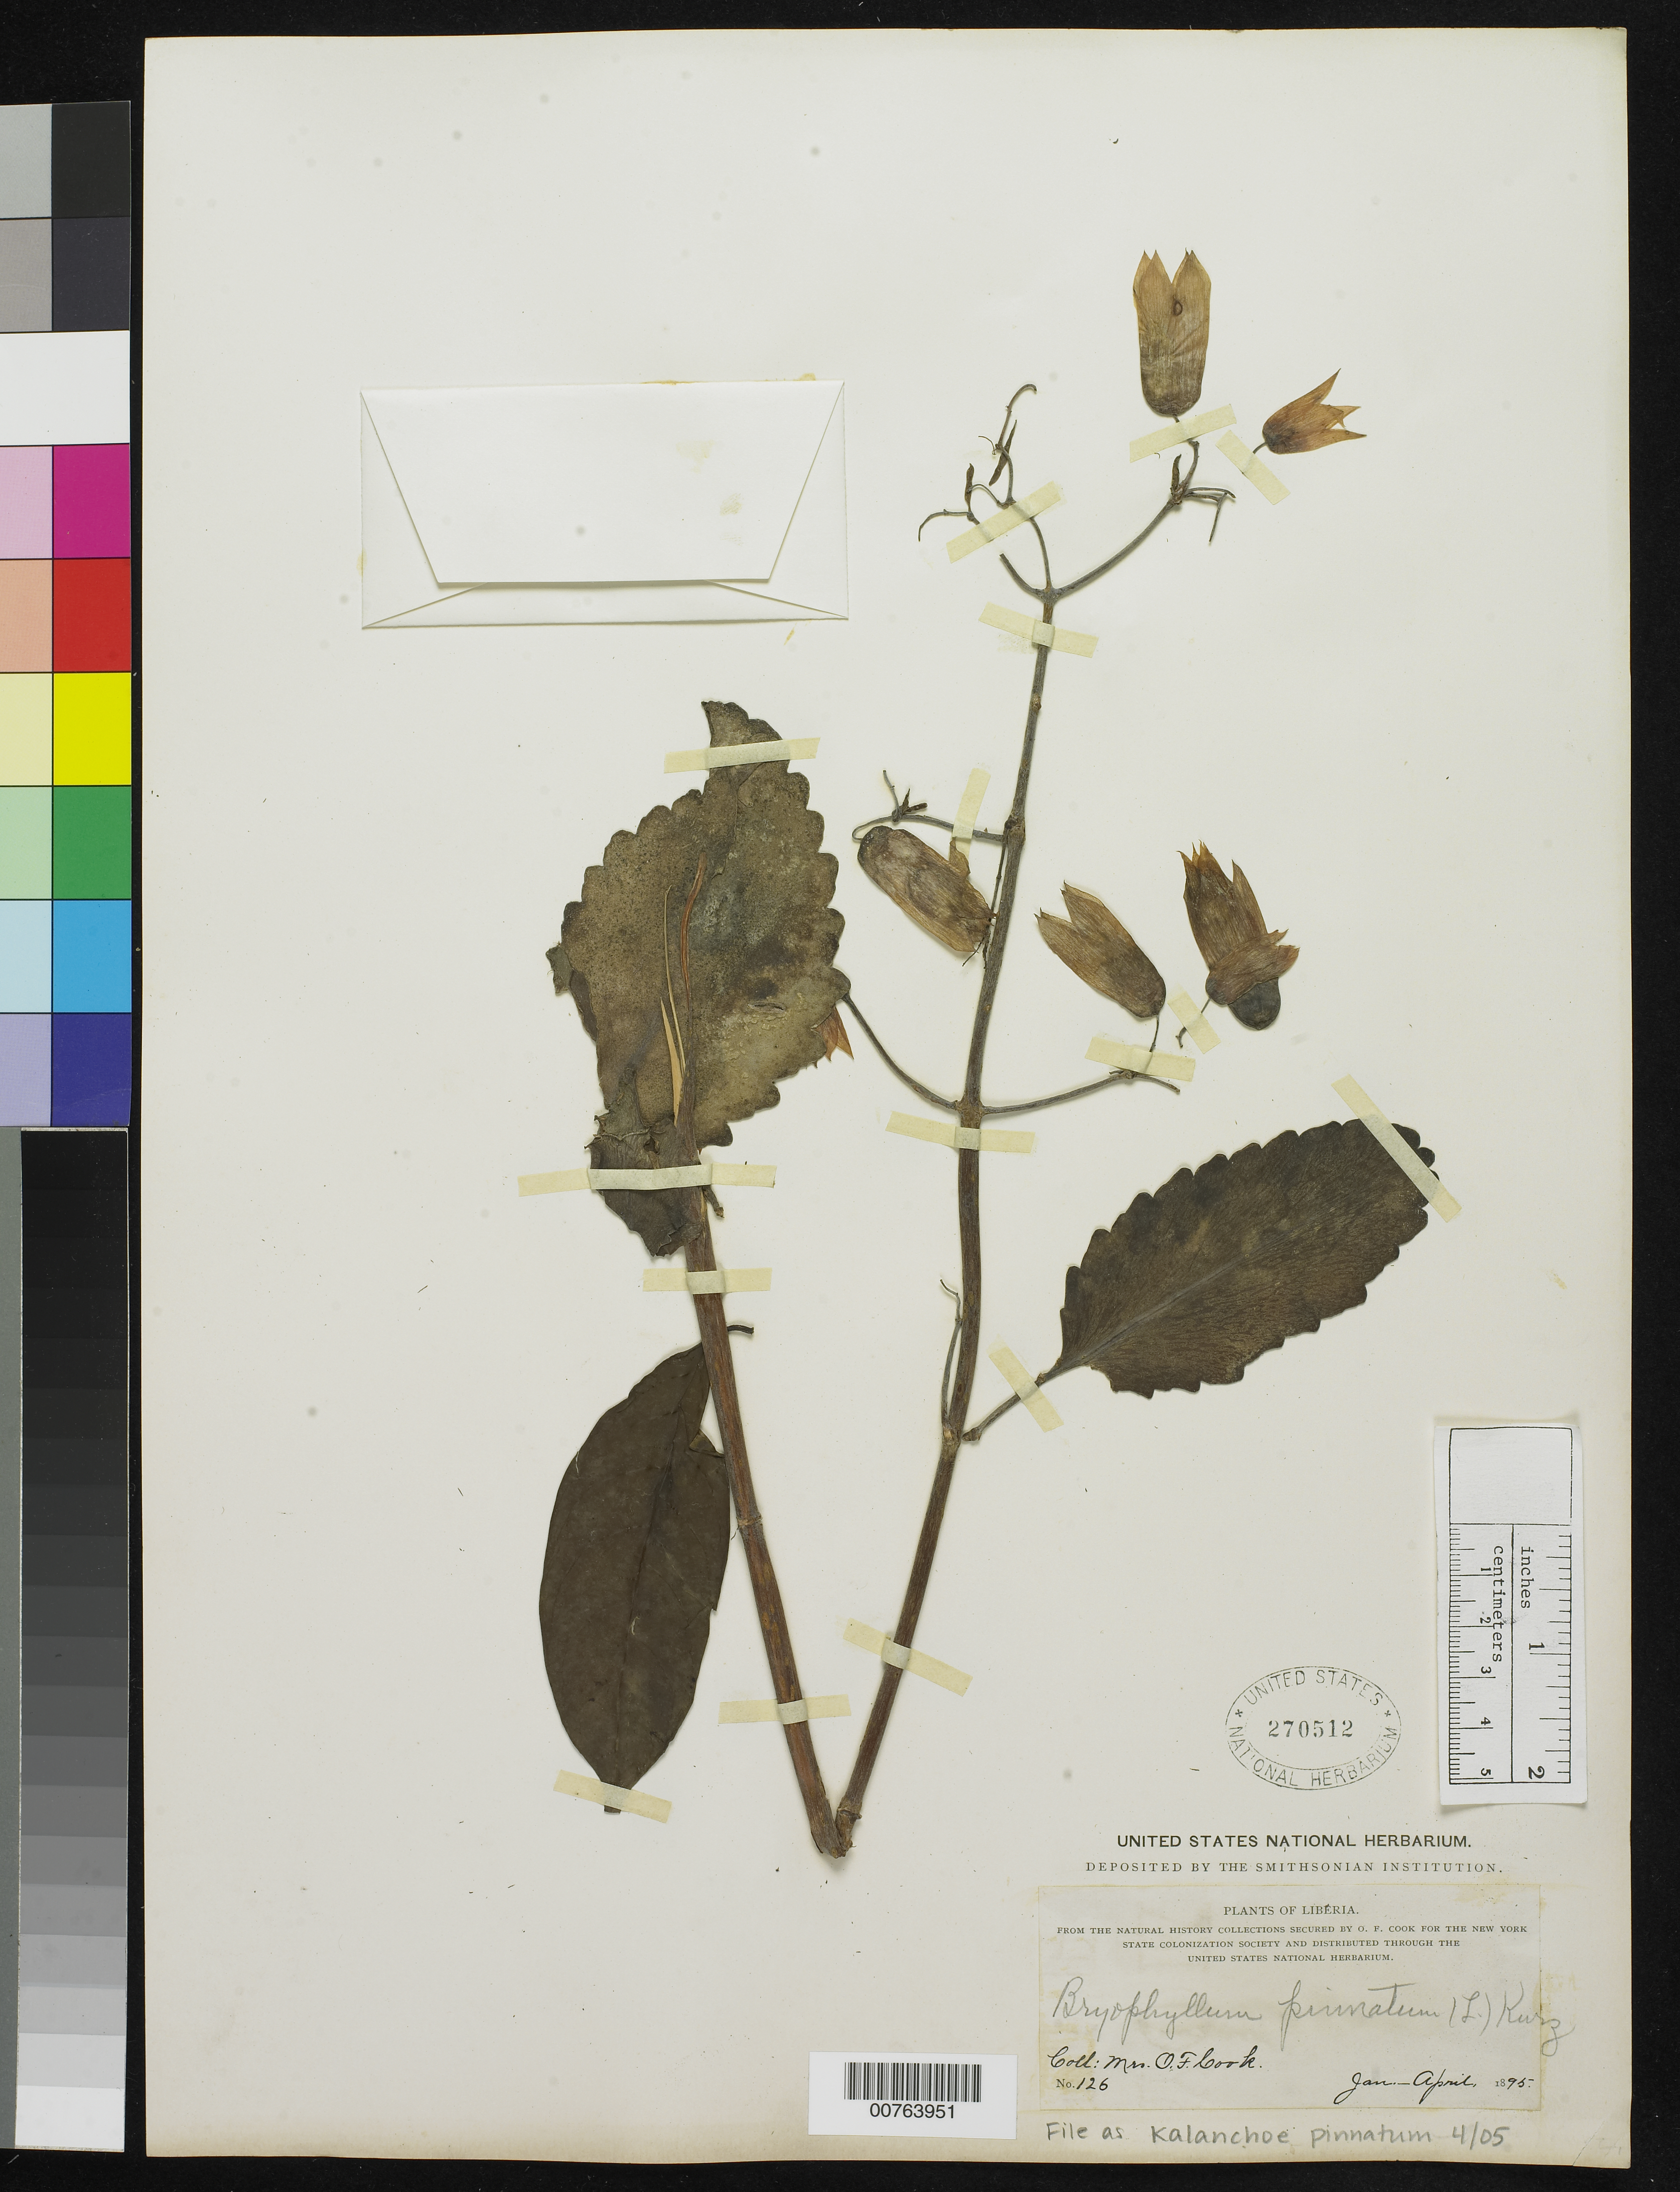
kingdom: Plantae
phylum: Tracheophyta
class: Magnoliopsida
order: Saxifragales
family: Crassulaceae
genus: Kalanchoe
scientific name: Kalanchoe pinnata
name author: (Lam.) Pers.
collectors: Alice C. Cook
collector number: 126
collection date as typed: Jan 1895 to -- Apr 1895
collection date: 1895-01/1895-04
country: Liberia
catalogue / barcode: US 270512